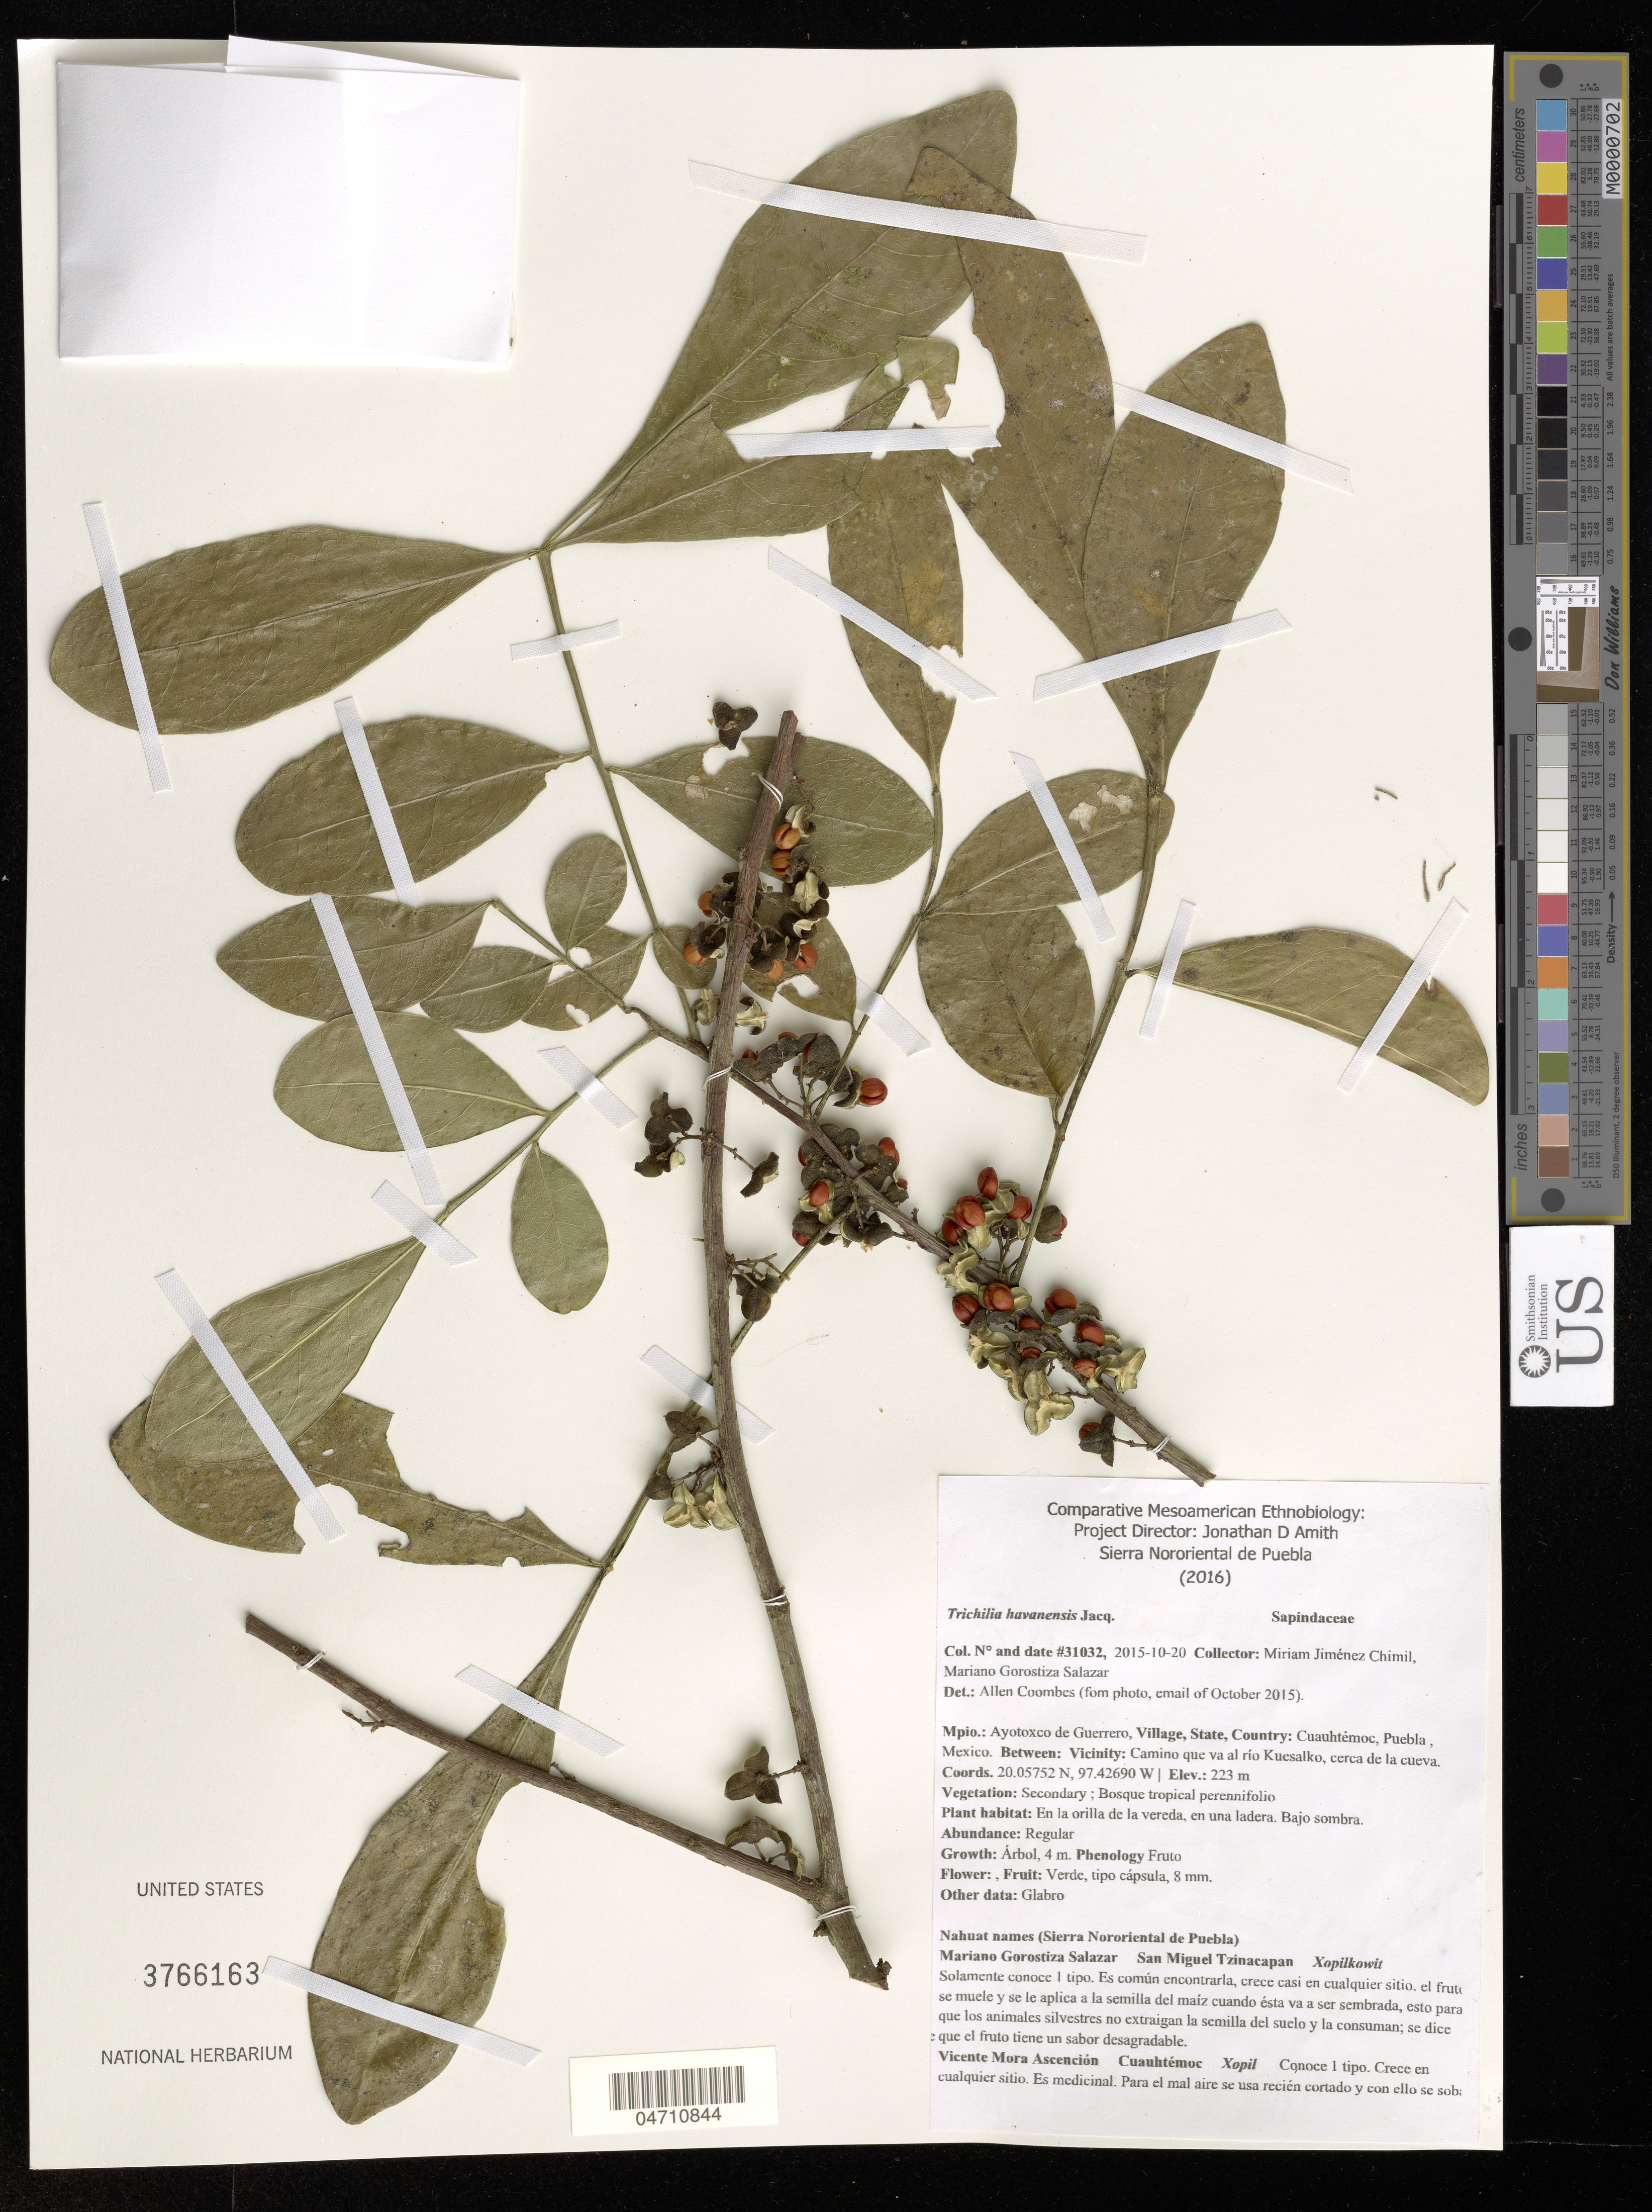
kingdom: Plantae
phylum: Tracheophyta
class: Magnoliopsida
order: Sapindales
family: Meliaceae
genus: Trichilia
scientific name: Trichilia havanensis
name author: Jacq.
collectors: M. Jiménez Chimil & M. Gorostiza S.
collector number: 31032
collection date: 2015-10-20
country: Mexico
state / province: Puebla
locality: Mpio.: Ayotoxco de Guerrero, Village: Cuauhtémoc. Between: Vicinity: Camino que va al río Kuesalko, cerca de la cueva.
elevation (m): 223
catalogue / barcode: US 3766163